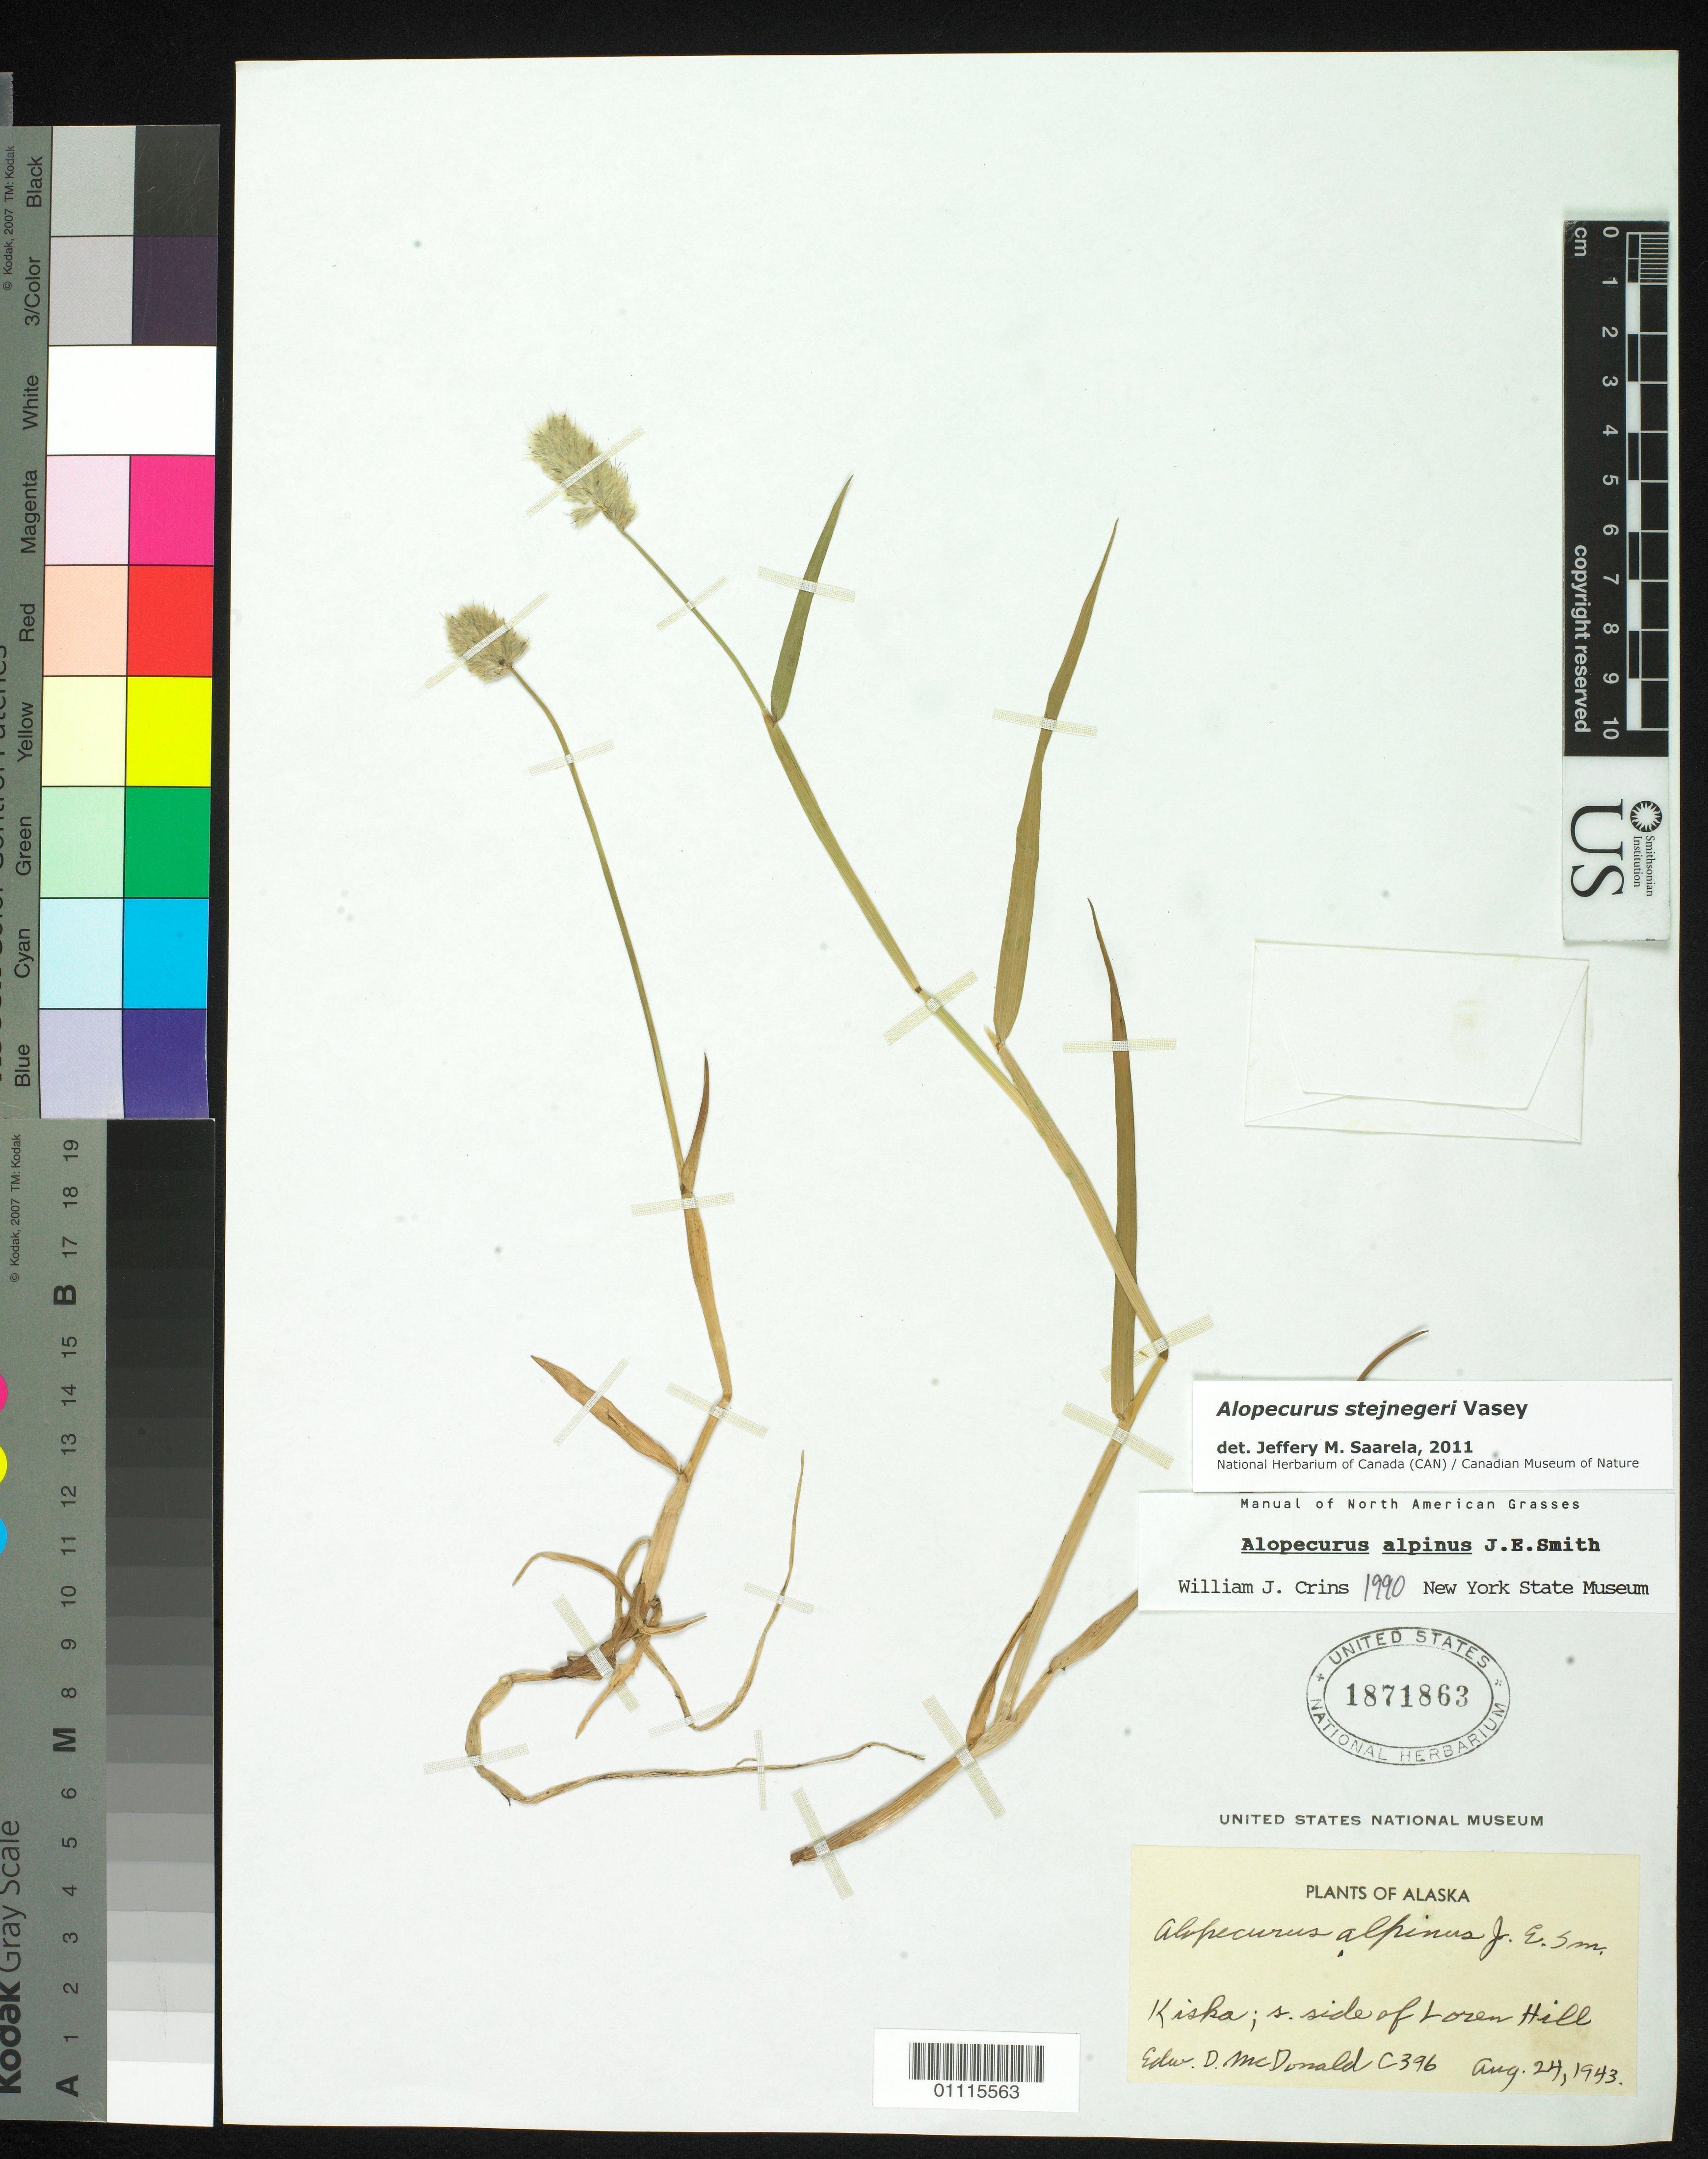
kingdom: Plantae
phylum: Tracheophyta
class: Liliopsida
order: Poales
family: Poaceae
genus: Alopecurus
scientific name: Alopecurus magellanicus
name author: Lam.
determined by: Poaceae Reorganization Project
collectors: E. McDonald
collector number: C396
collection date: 1943-08-24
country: United States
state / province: Alaska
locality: Kisha, S side of Loren Hill.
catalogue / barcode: US 1871863